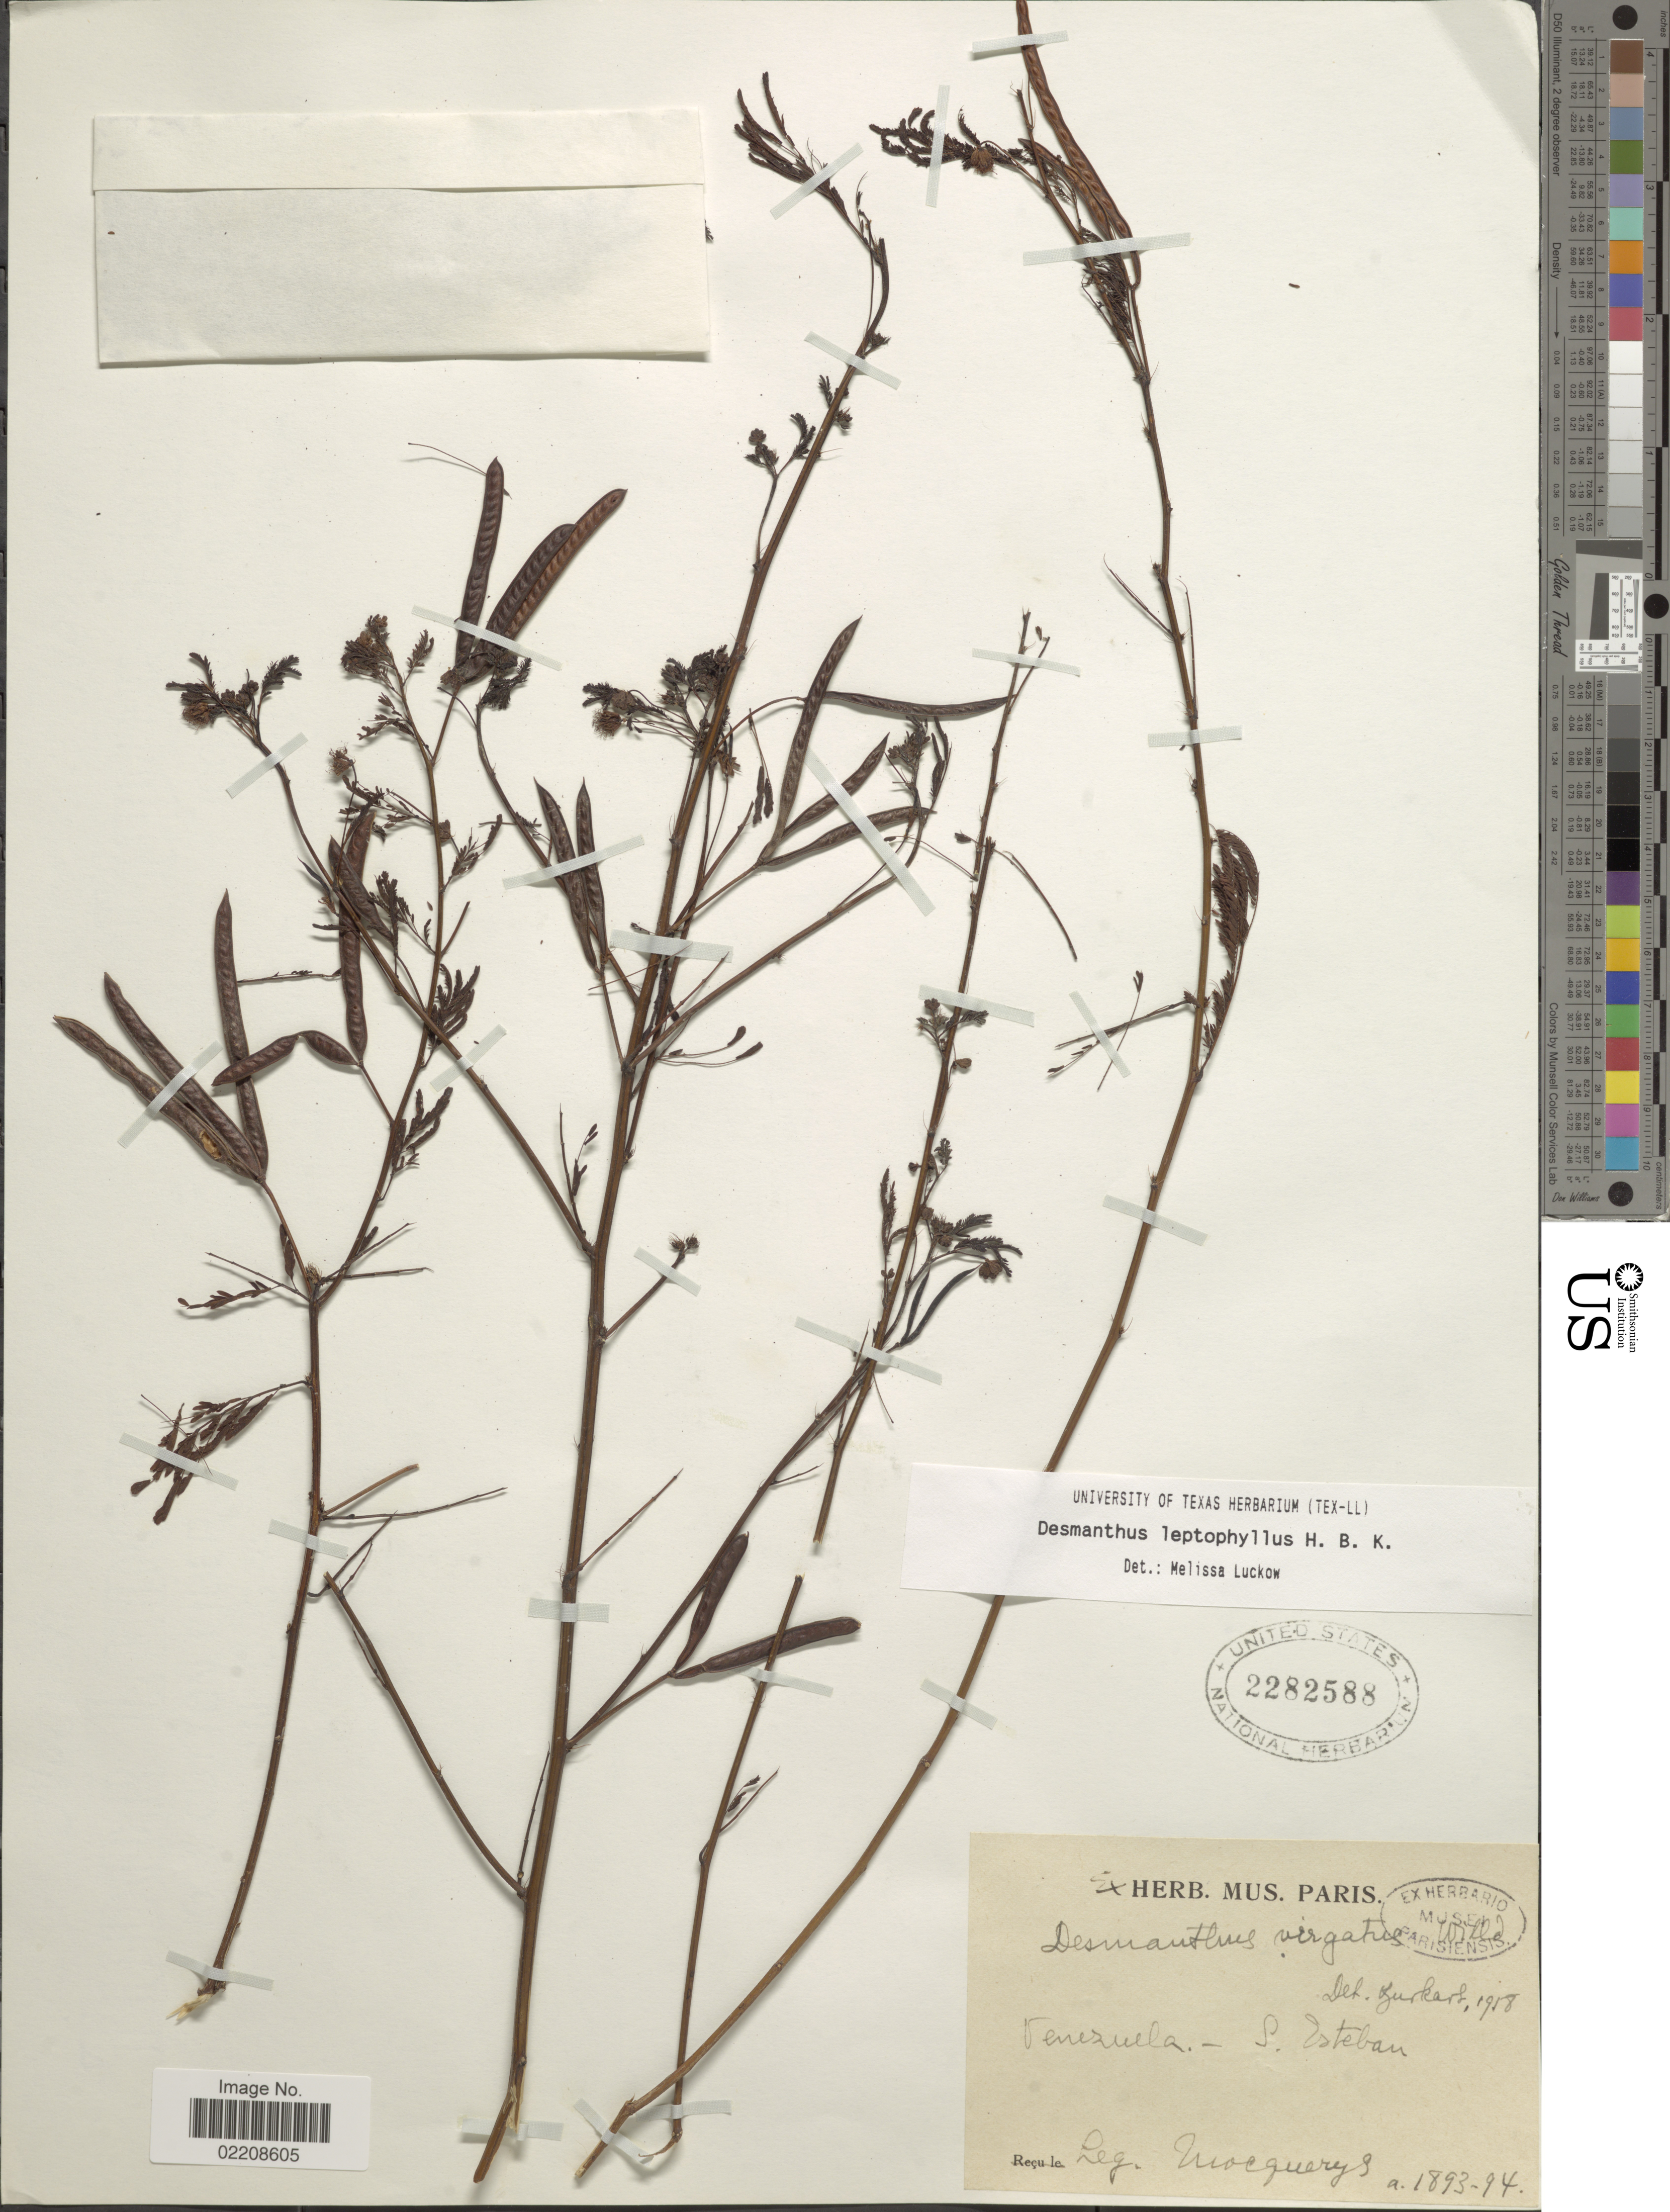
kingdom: Plantae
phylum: Tracheophyta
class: Magnoliopsida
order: Fabales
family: Fabaceae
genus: Desmanthus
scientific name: Desmanthus leptophyllus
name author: Kunth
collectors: A. Mocquerys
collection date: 1893/1894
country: Venezuela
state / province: Carabobo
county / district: Puerto Cabello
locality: San Esteban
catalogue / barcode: US 2282588